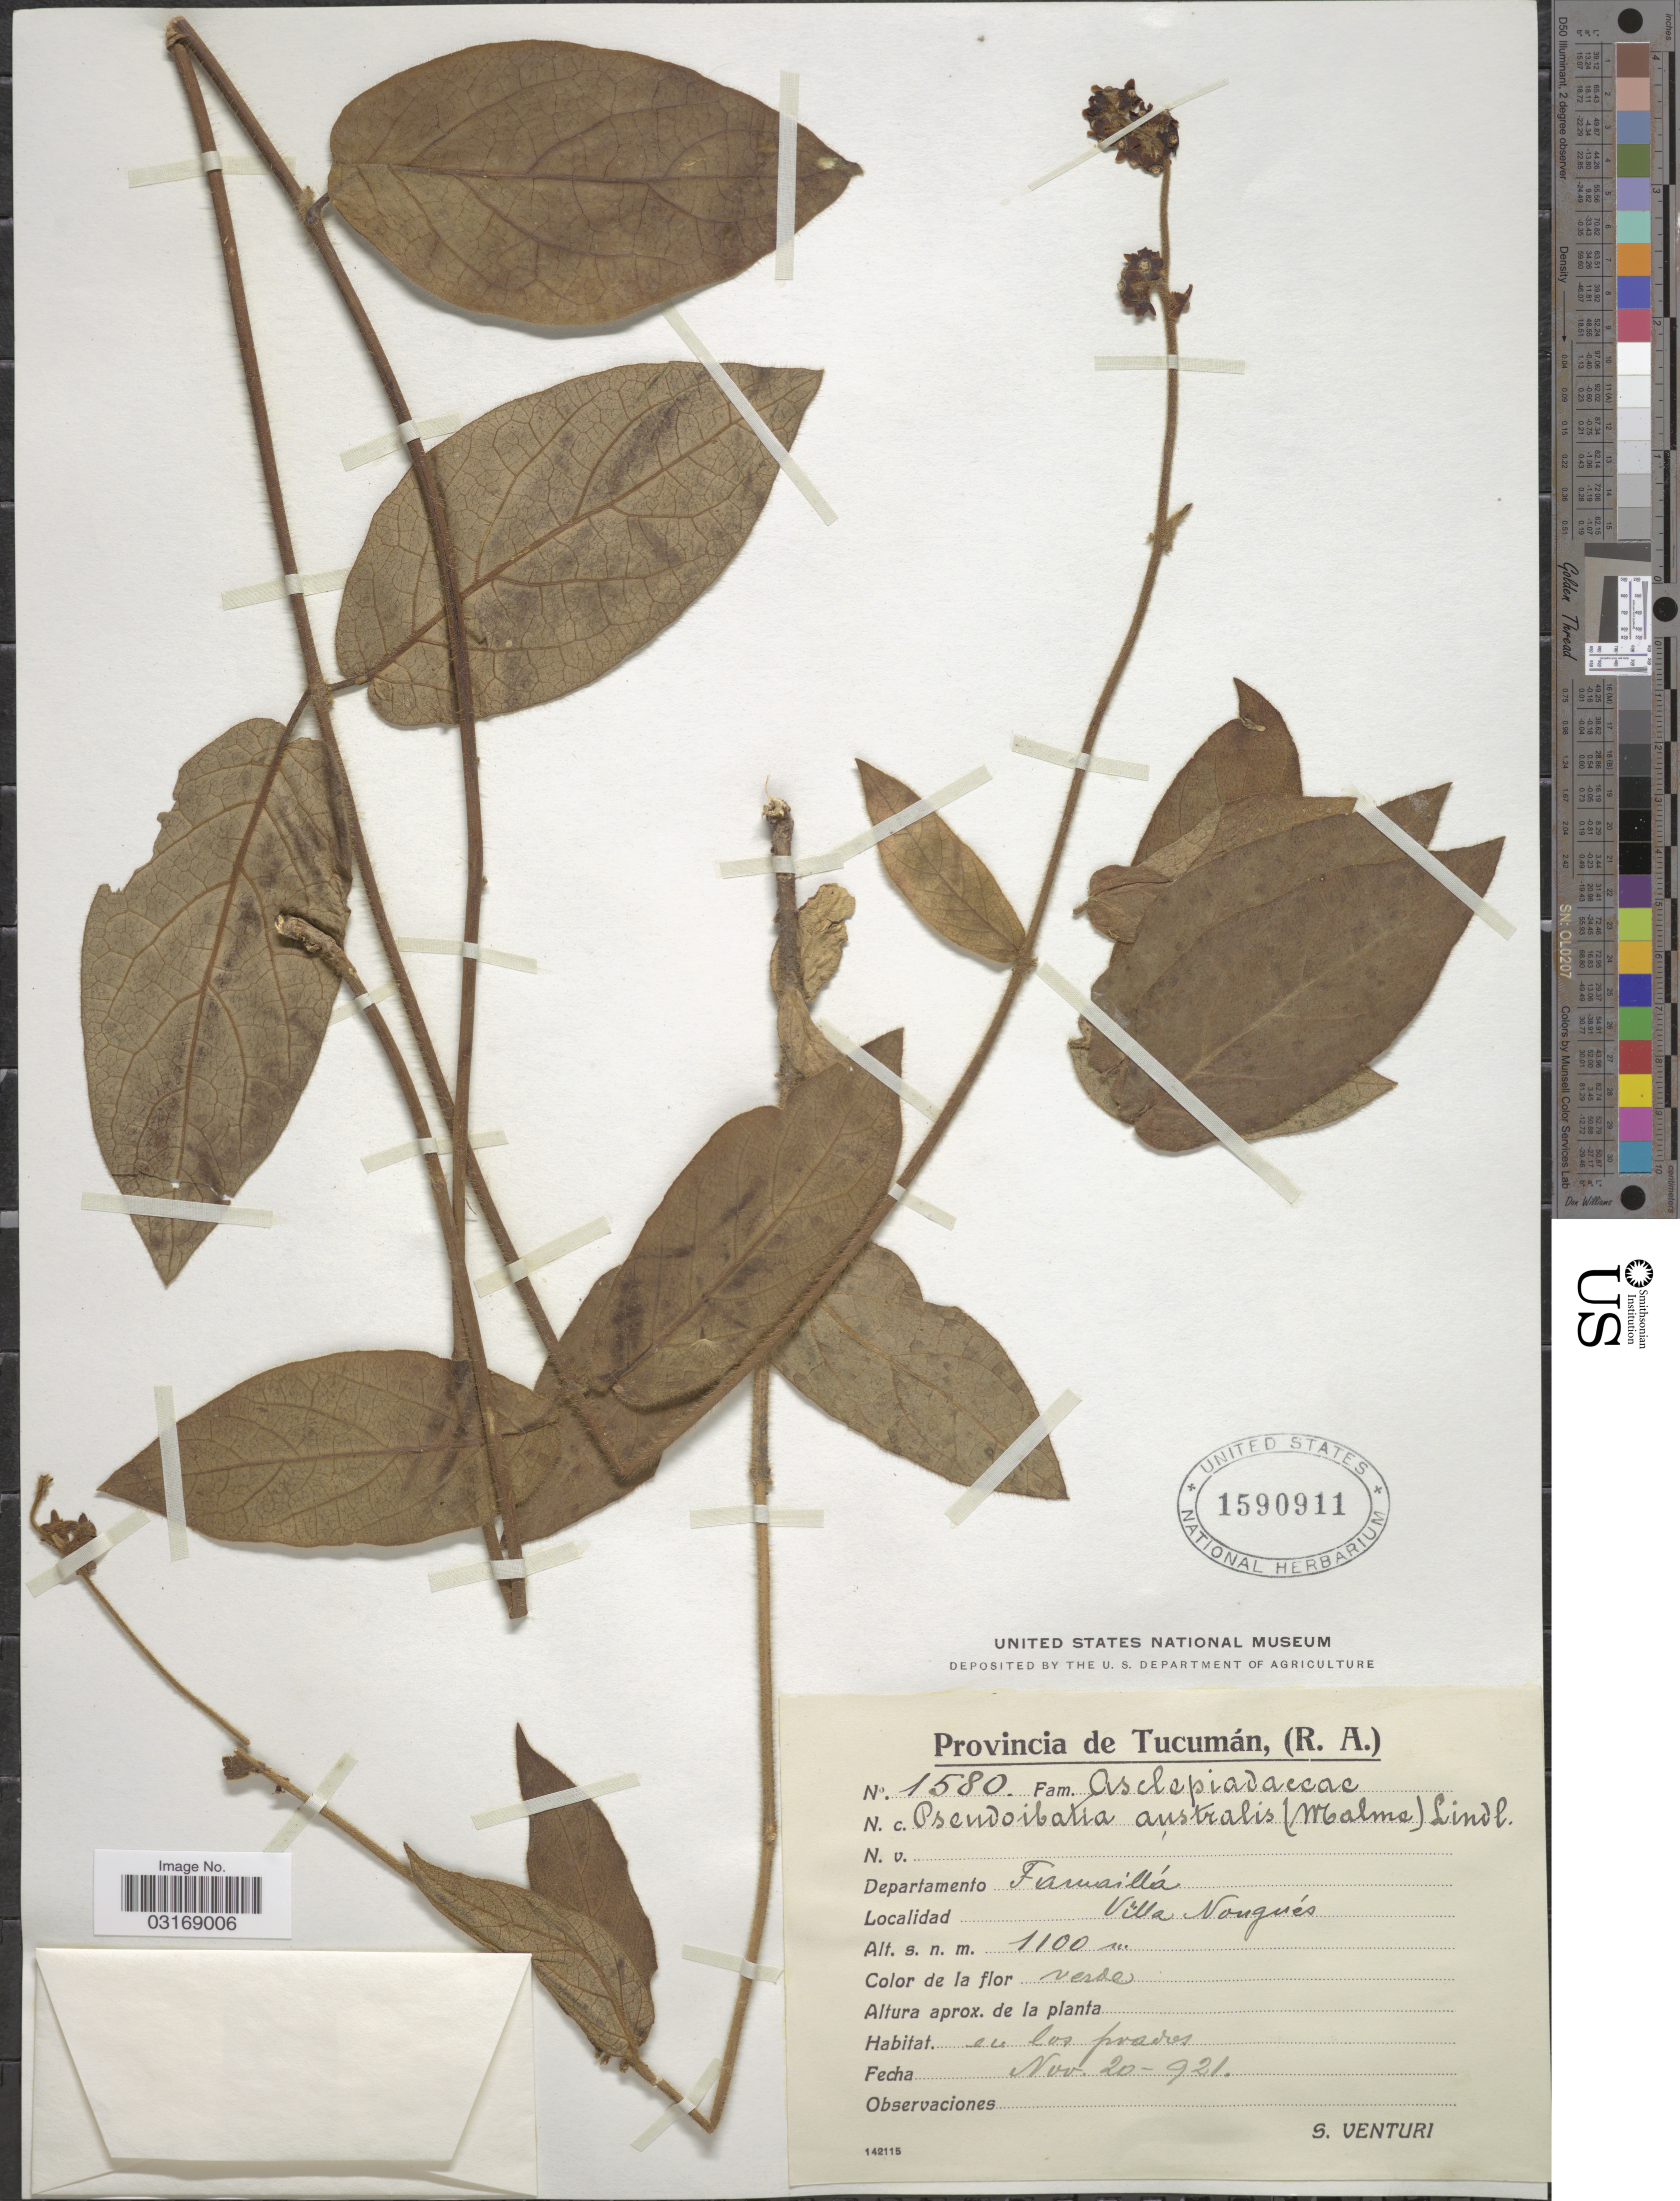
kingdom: Plantae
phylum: Tracheophyta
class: Magnoliopsida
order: Gentianales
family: Apocynaceae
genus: Pseudibatia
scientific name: Pseudibatia australis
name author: Malme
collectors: S. Venturi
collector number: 1580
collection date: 1921-11-20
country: Argentina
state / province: Tucuman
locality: Departamento Famaillá. Villa Nougués.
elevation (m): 1100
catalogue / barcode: US 1590911